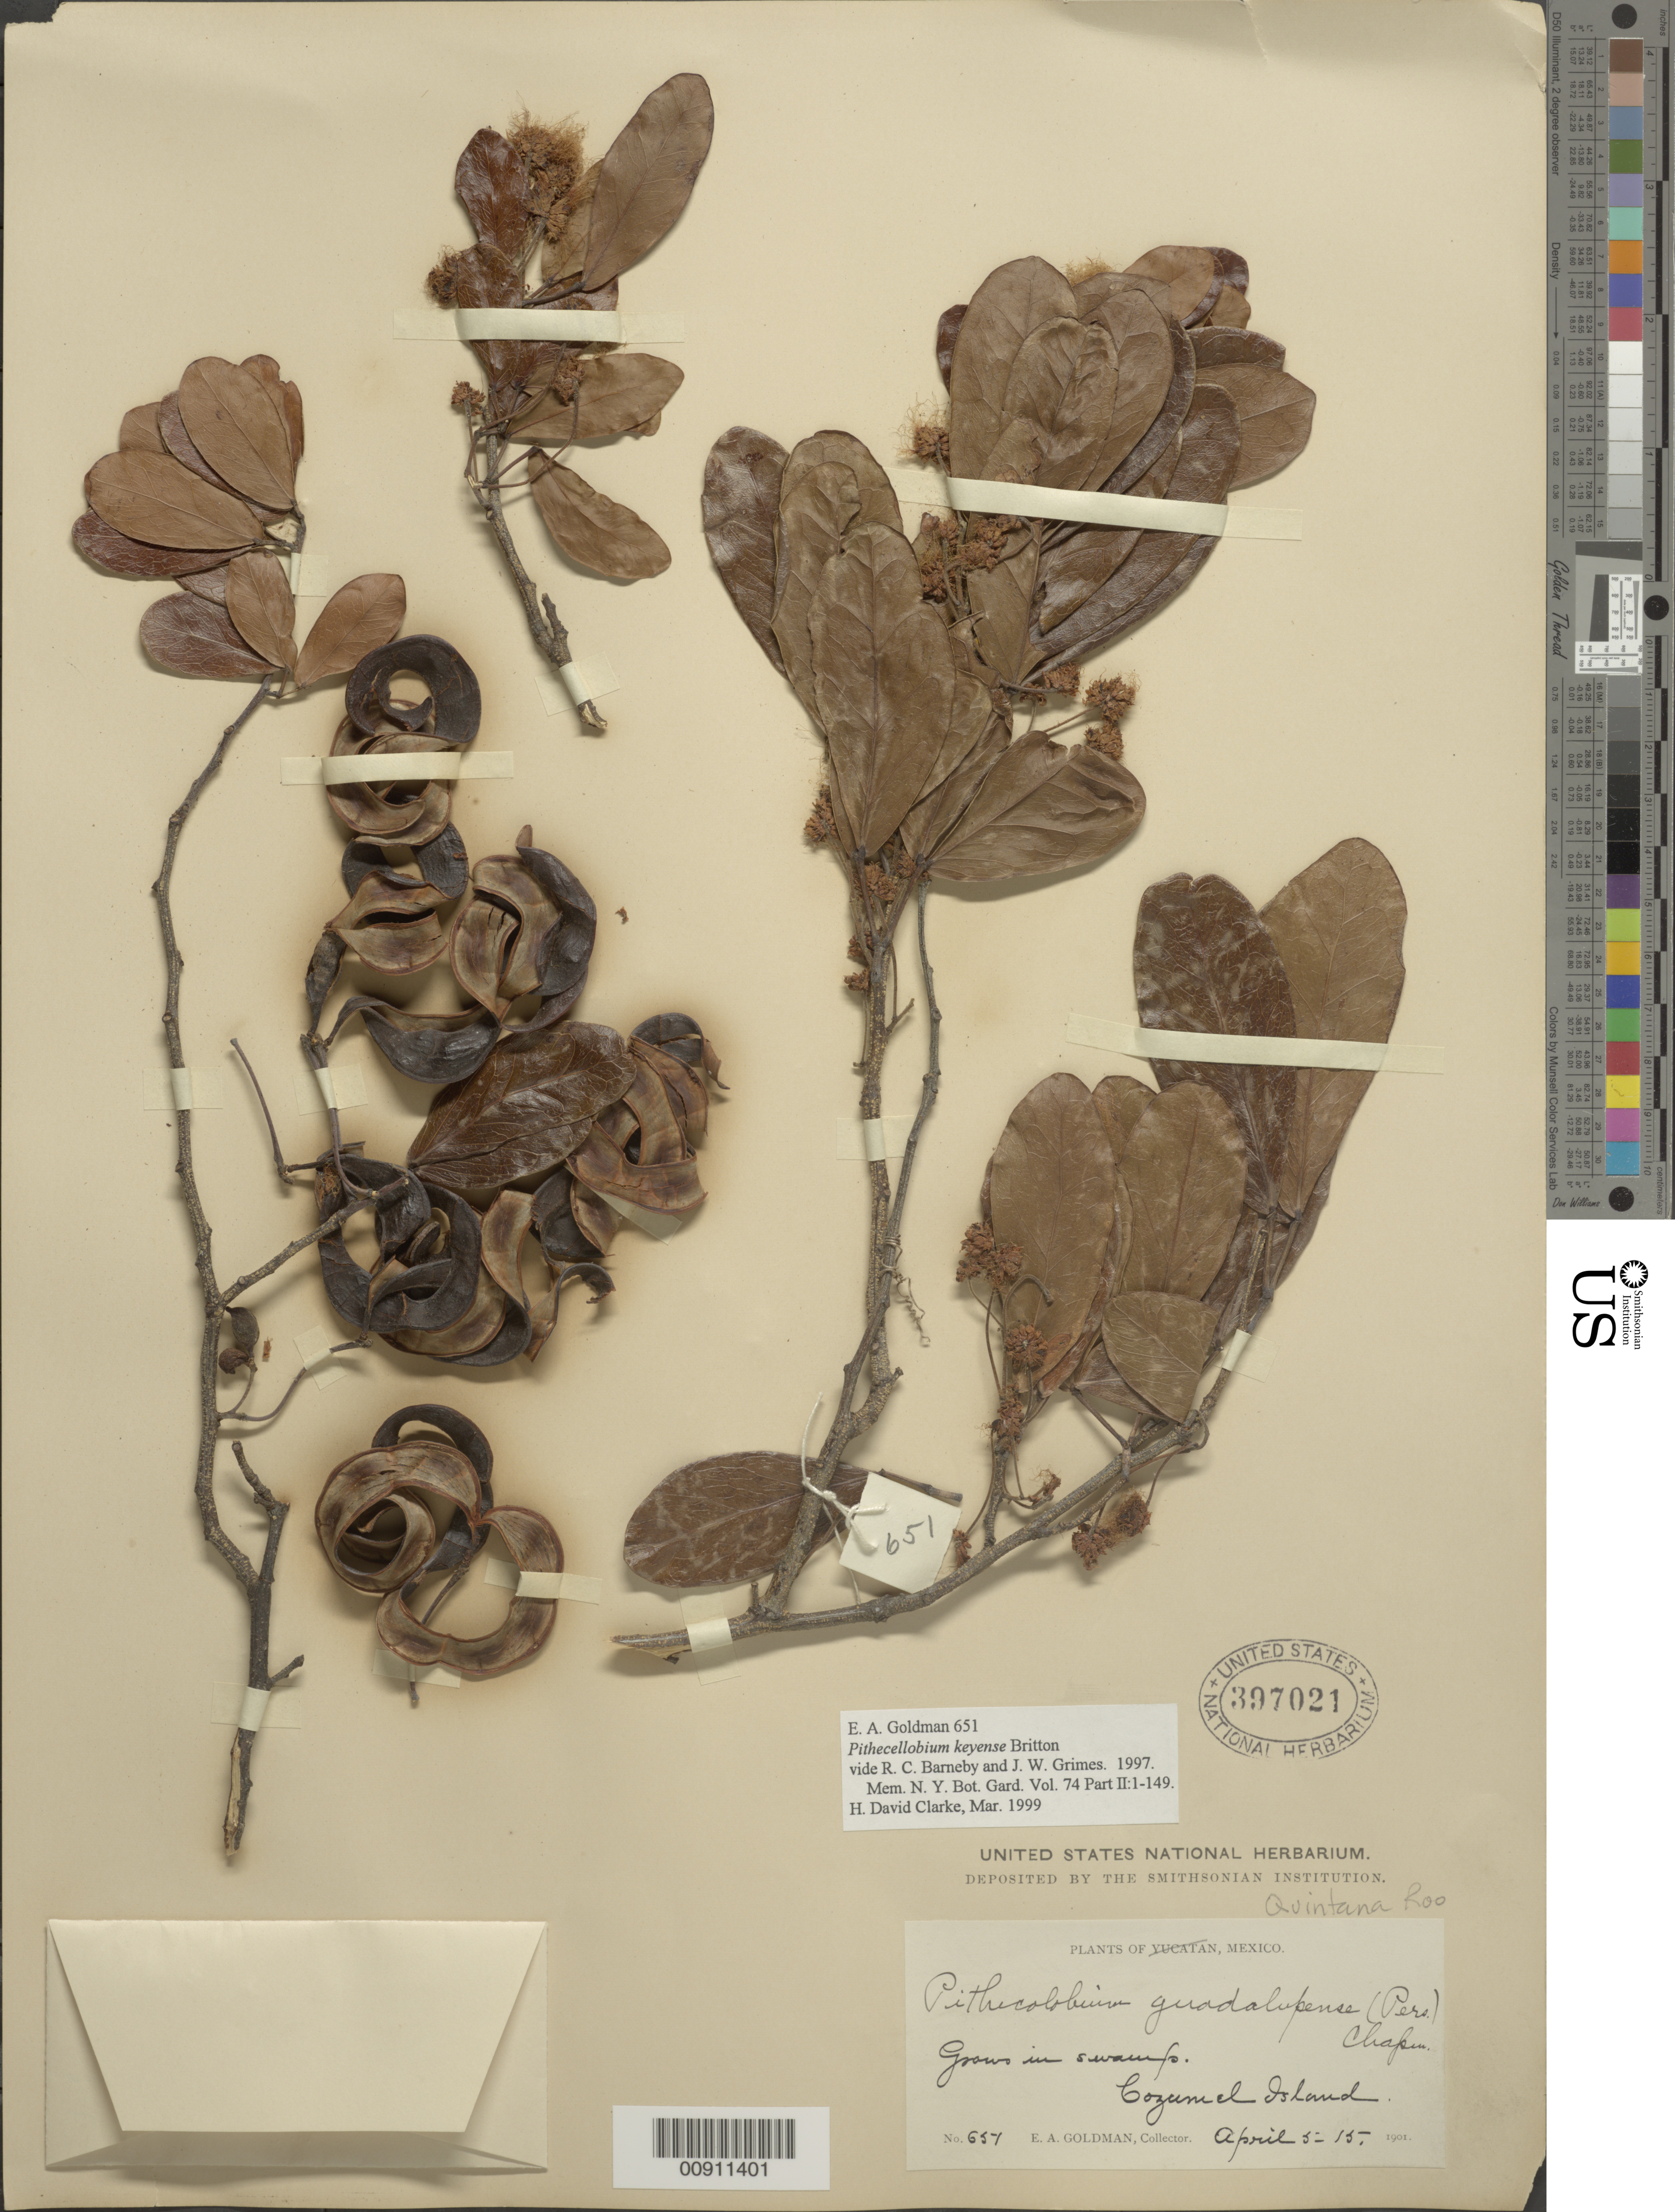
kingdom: Plantae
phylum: Tracheophyta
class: Magnoliopsida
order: Fabales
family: Fabaceae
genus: Pithecellobium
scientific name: Pithecellobium keyense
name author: Britton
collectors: E. A. Goldman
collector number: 651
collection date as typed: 05 Apr 1901 to 15 Apr 1901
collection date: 1901-04-05/1901-04-15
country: Mexico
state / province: Quintana Roo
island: Cozumel I.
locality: Cozumel Island.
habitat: Grows in swamp.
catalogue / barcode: US 397021